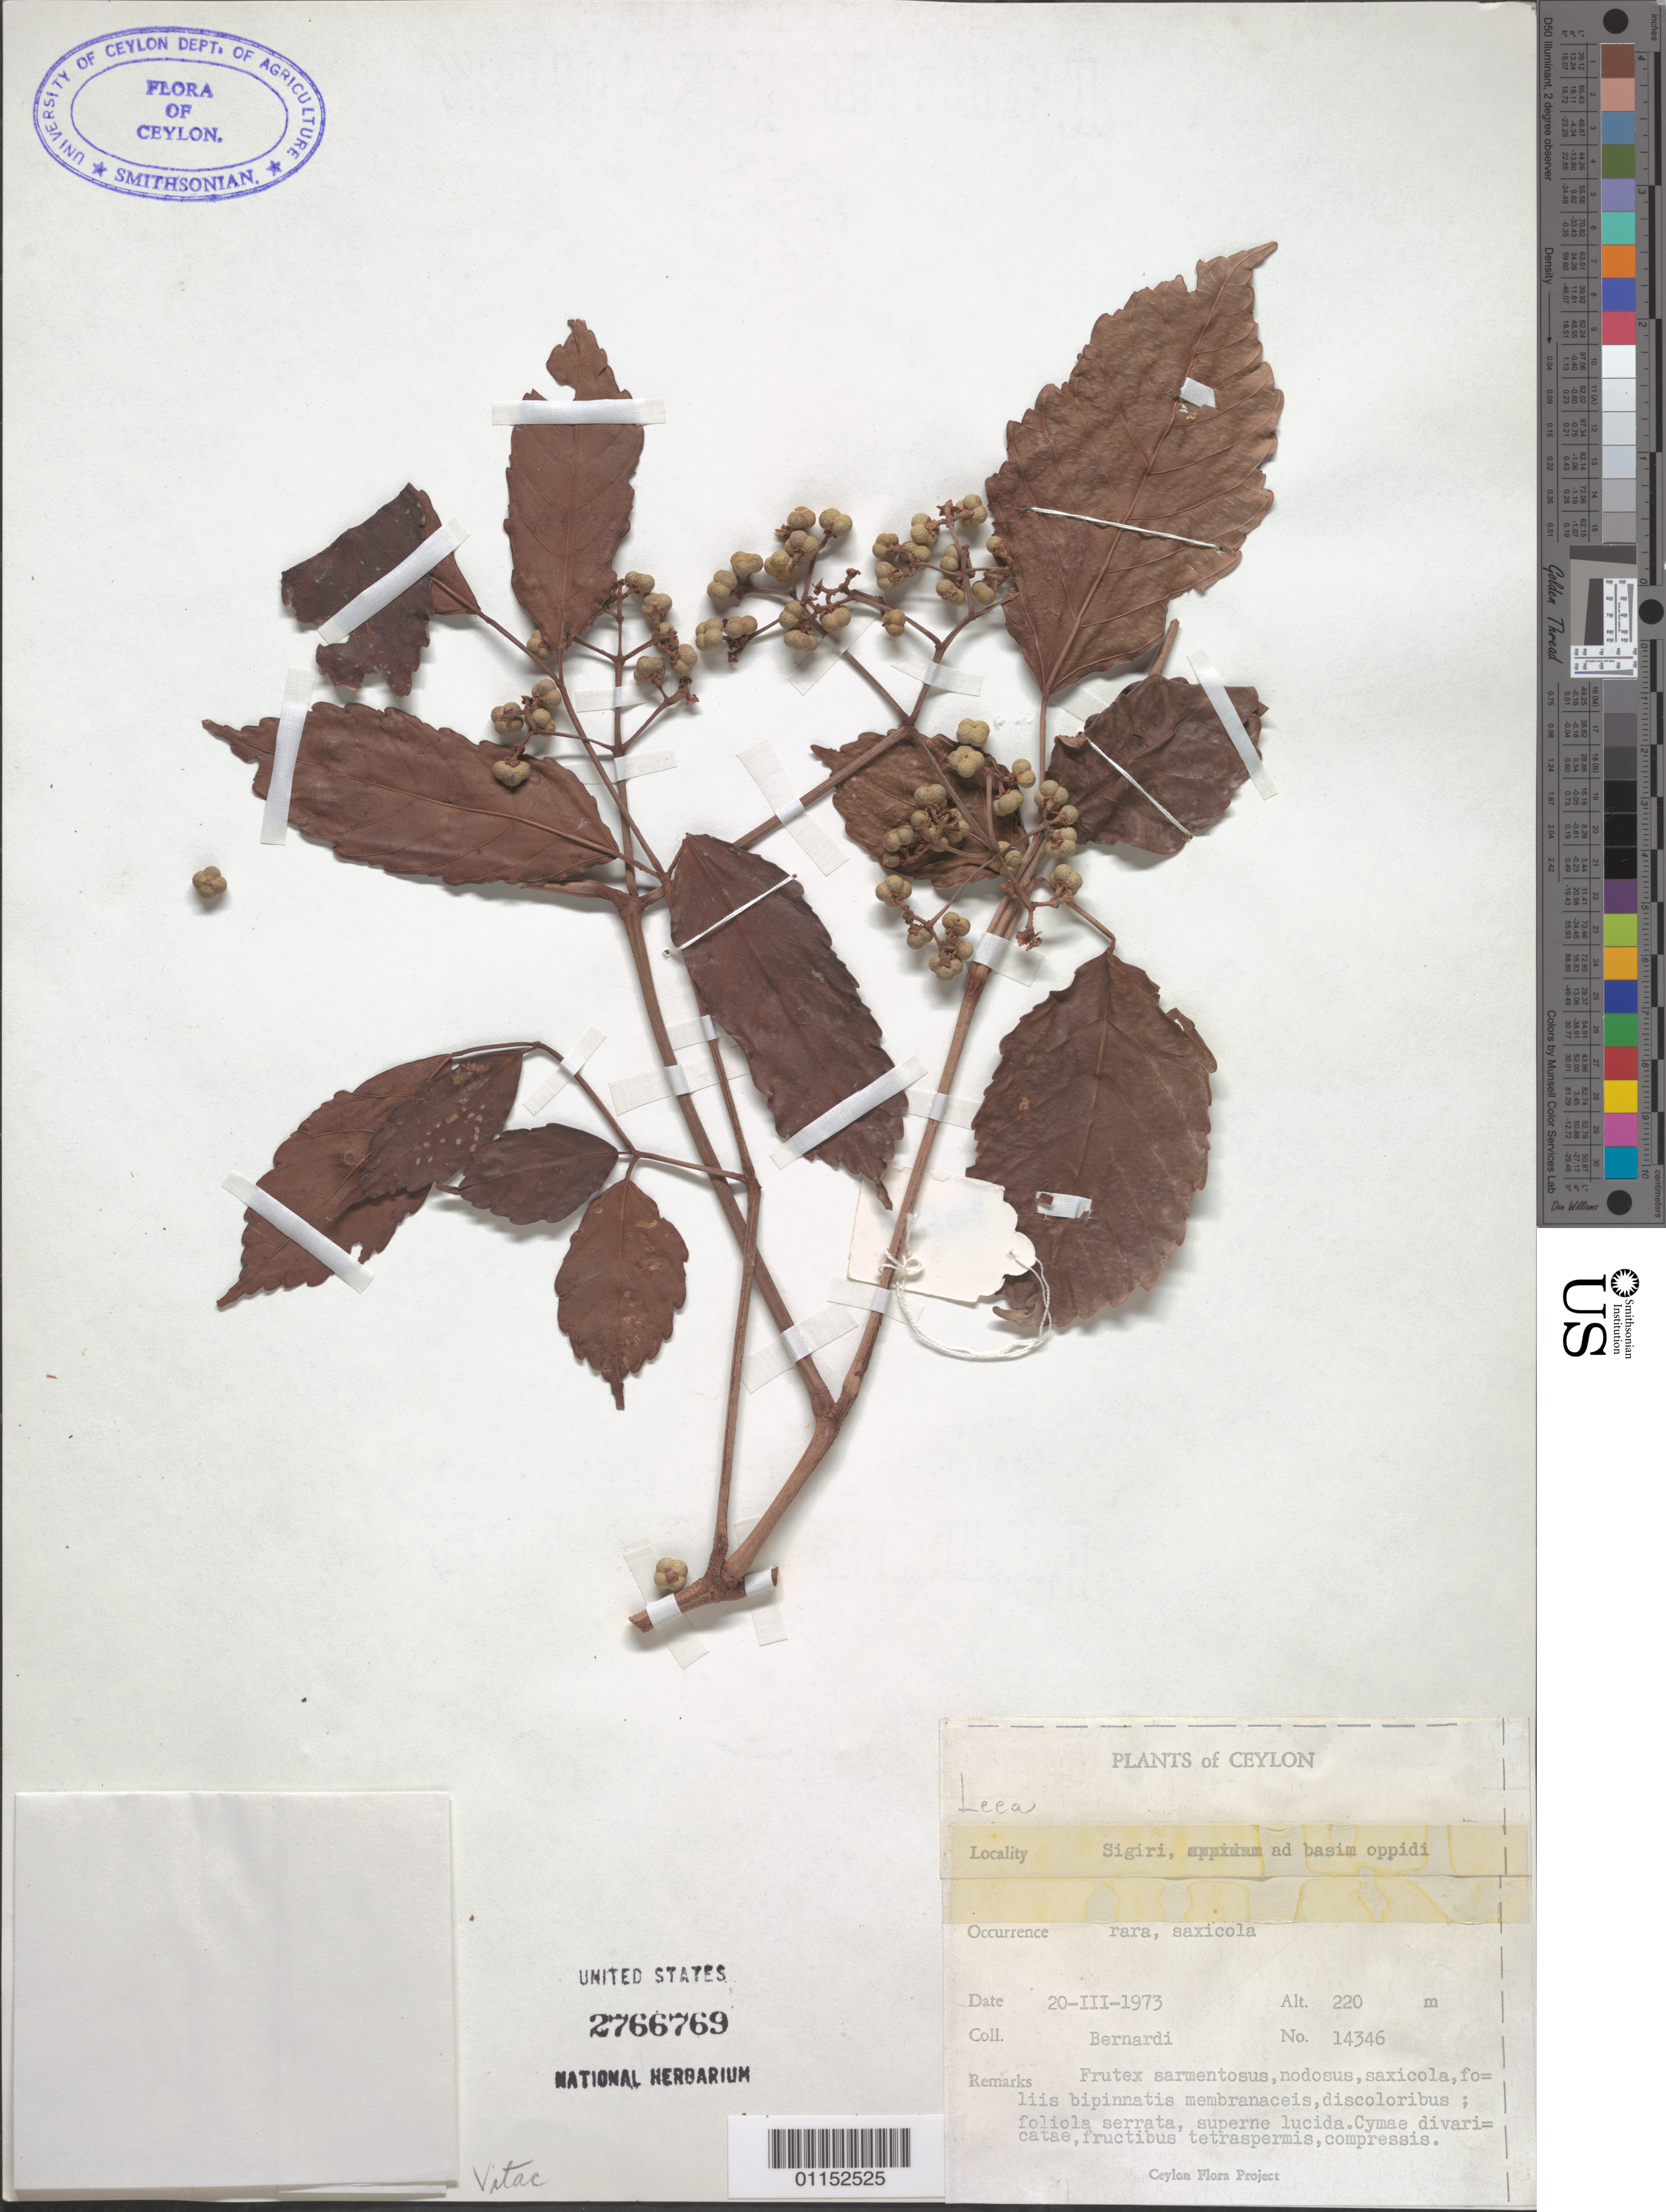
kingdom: Plantae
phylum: Tracheophyta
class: Magnoliopsida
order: Vitales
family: Vitaceae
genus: Leea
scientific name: Leea sp.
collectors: W. Bernardi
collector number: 14346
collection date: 1973-03-20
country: Sri Lanka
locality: Sigiriya.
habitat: Rare, on rock.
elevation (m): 220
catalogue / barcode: US 2766769